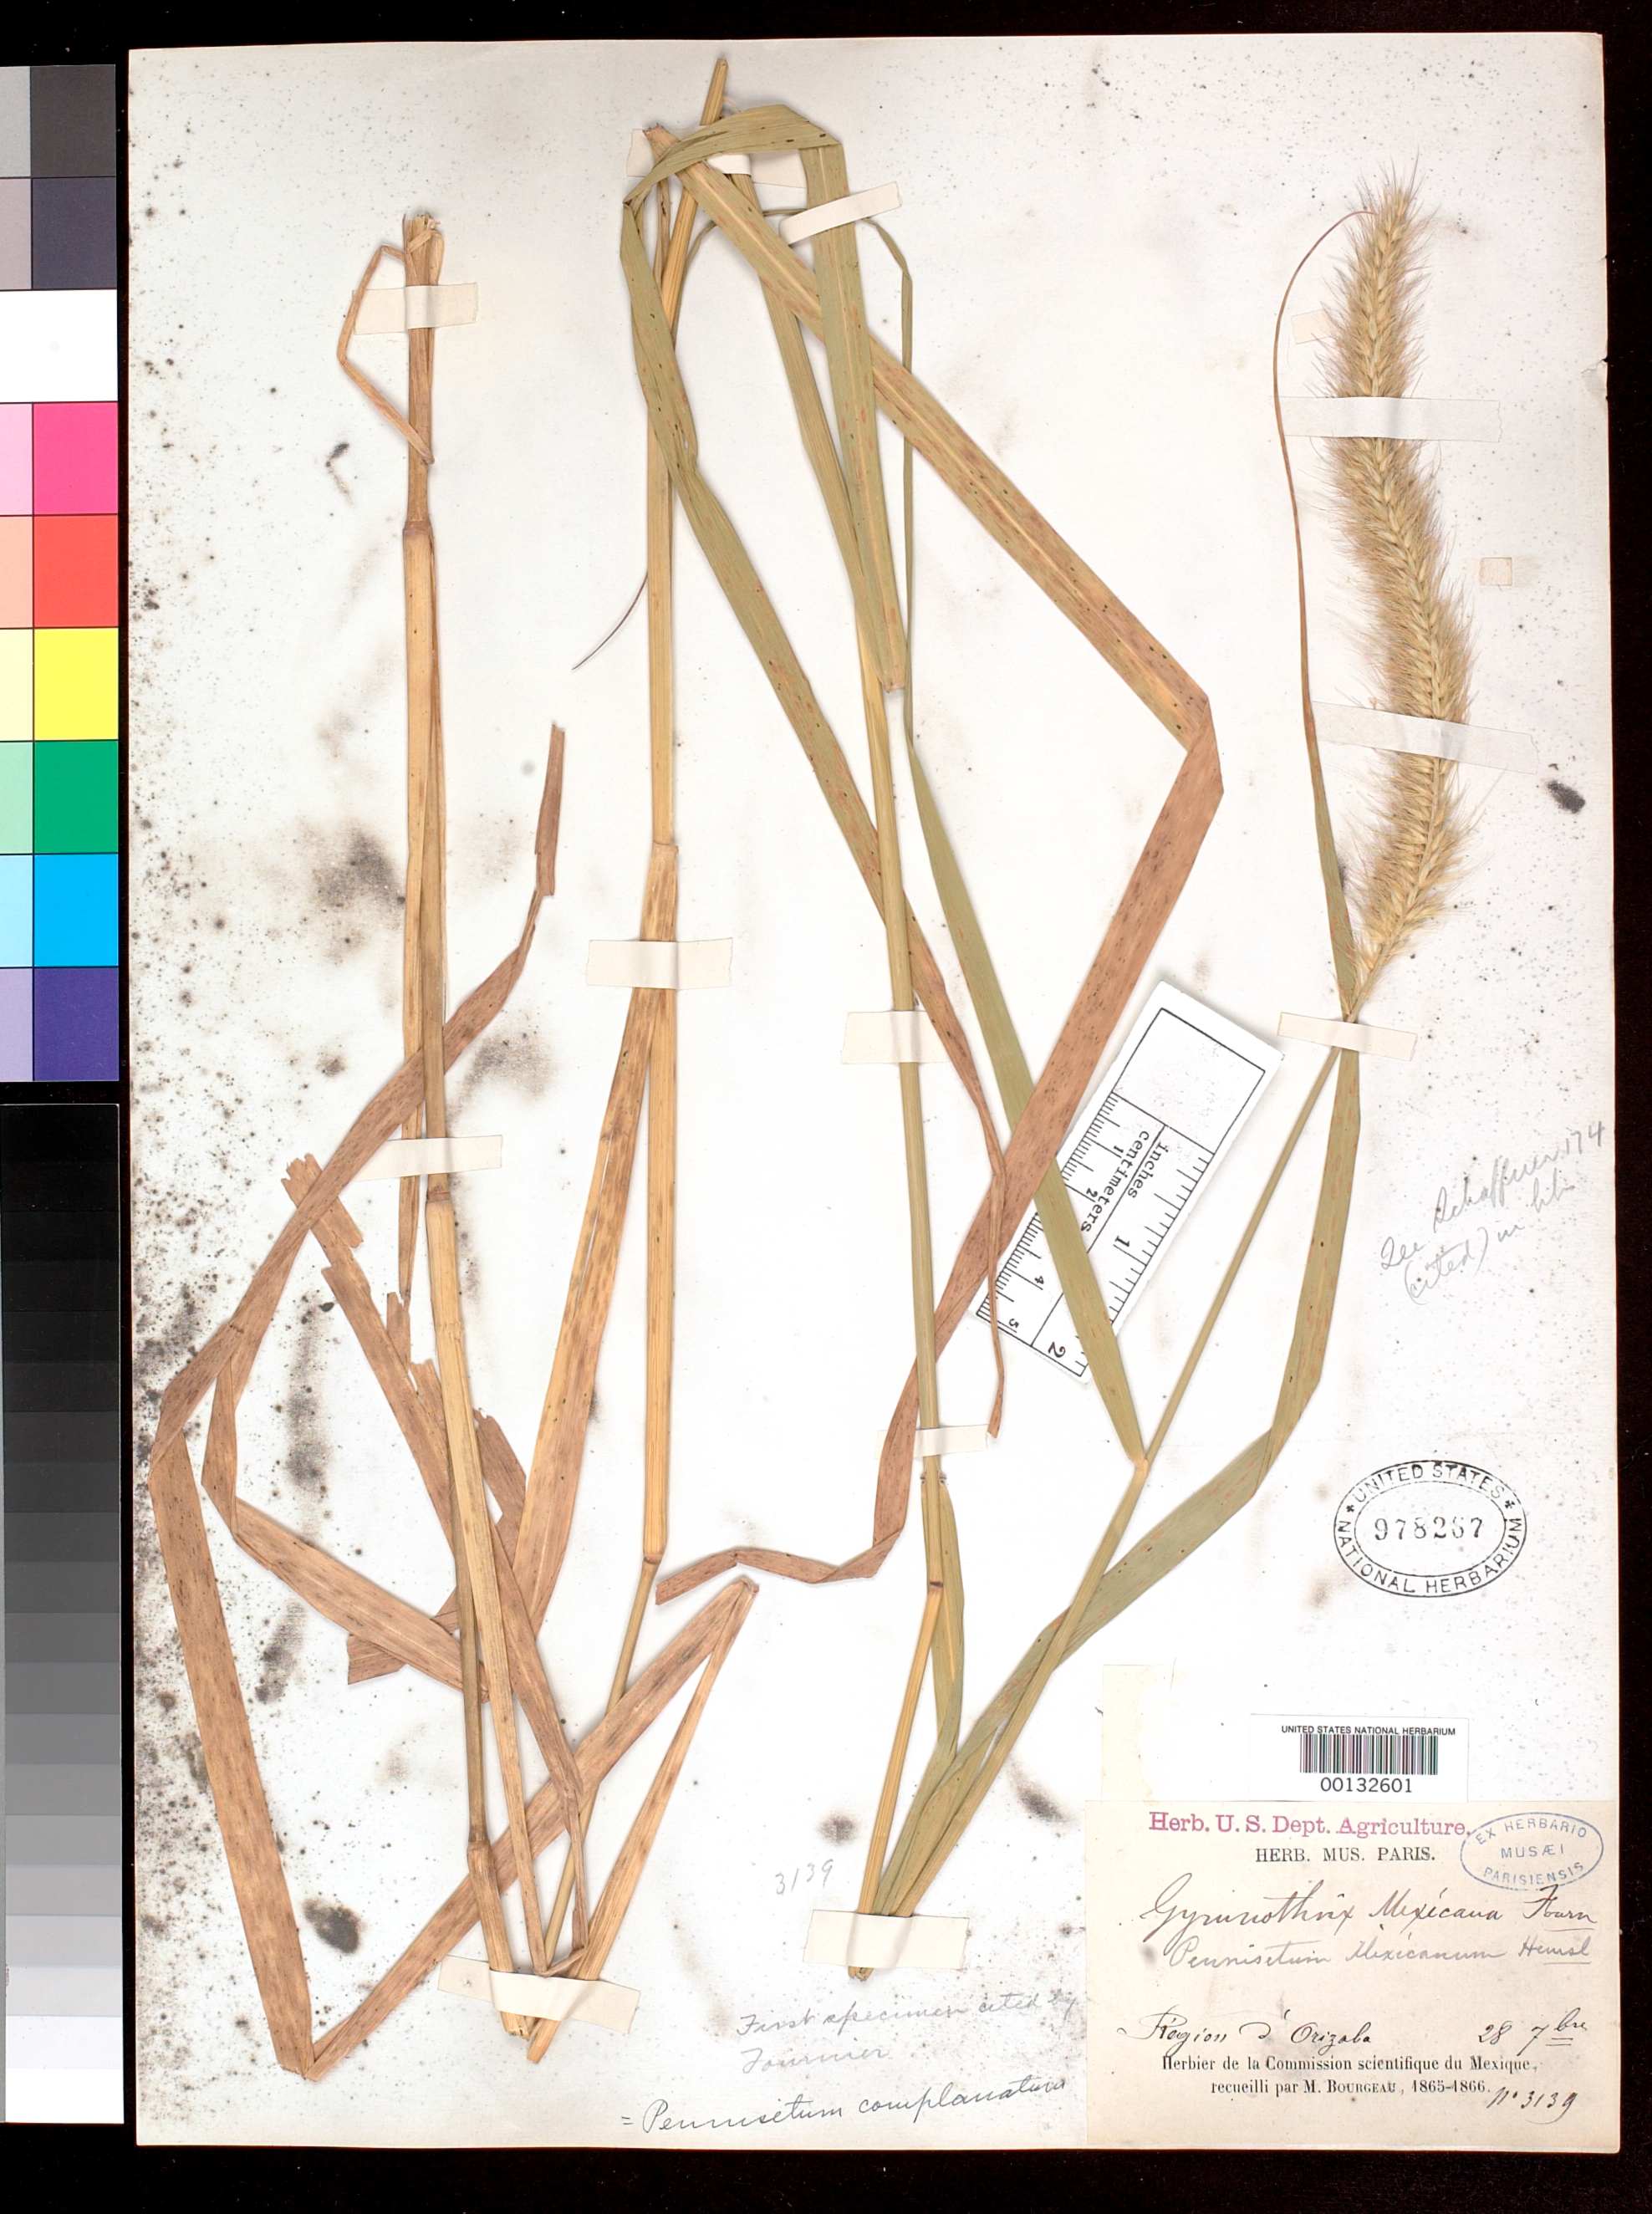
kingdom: Plantae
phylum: Tracheophyta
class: Liliopsida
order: Poales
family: Poaceae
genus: Gymnotrix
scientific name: Gymnotrix mexicana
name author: E. Fourn.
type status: Isolectotype; Isosyntype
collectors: E. Bourgeau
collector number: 3139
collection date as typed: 28 Feb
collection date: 1865/1866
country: Mexico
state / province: Veracruz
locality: Regino d'Orizaba.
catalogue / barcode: US 978267